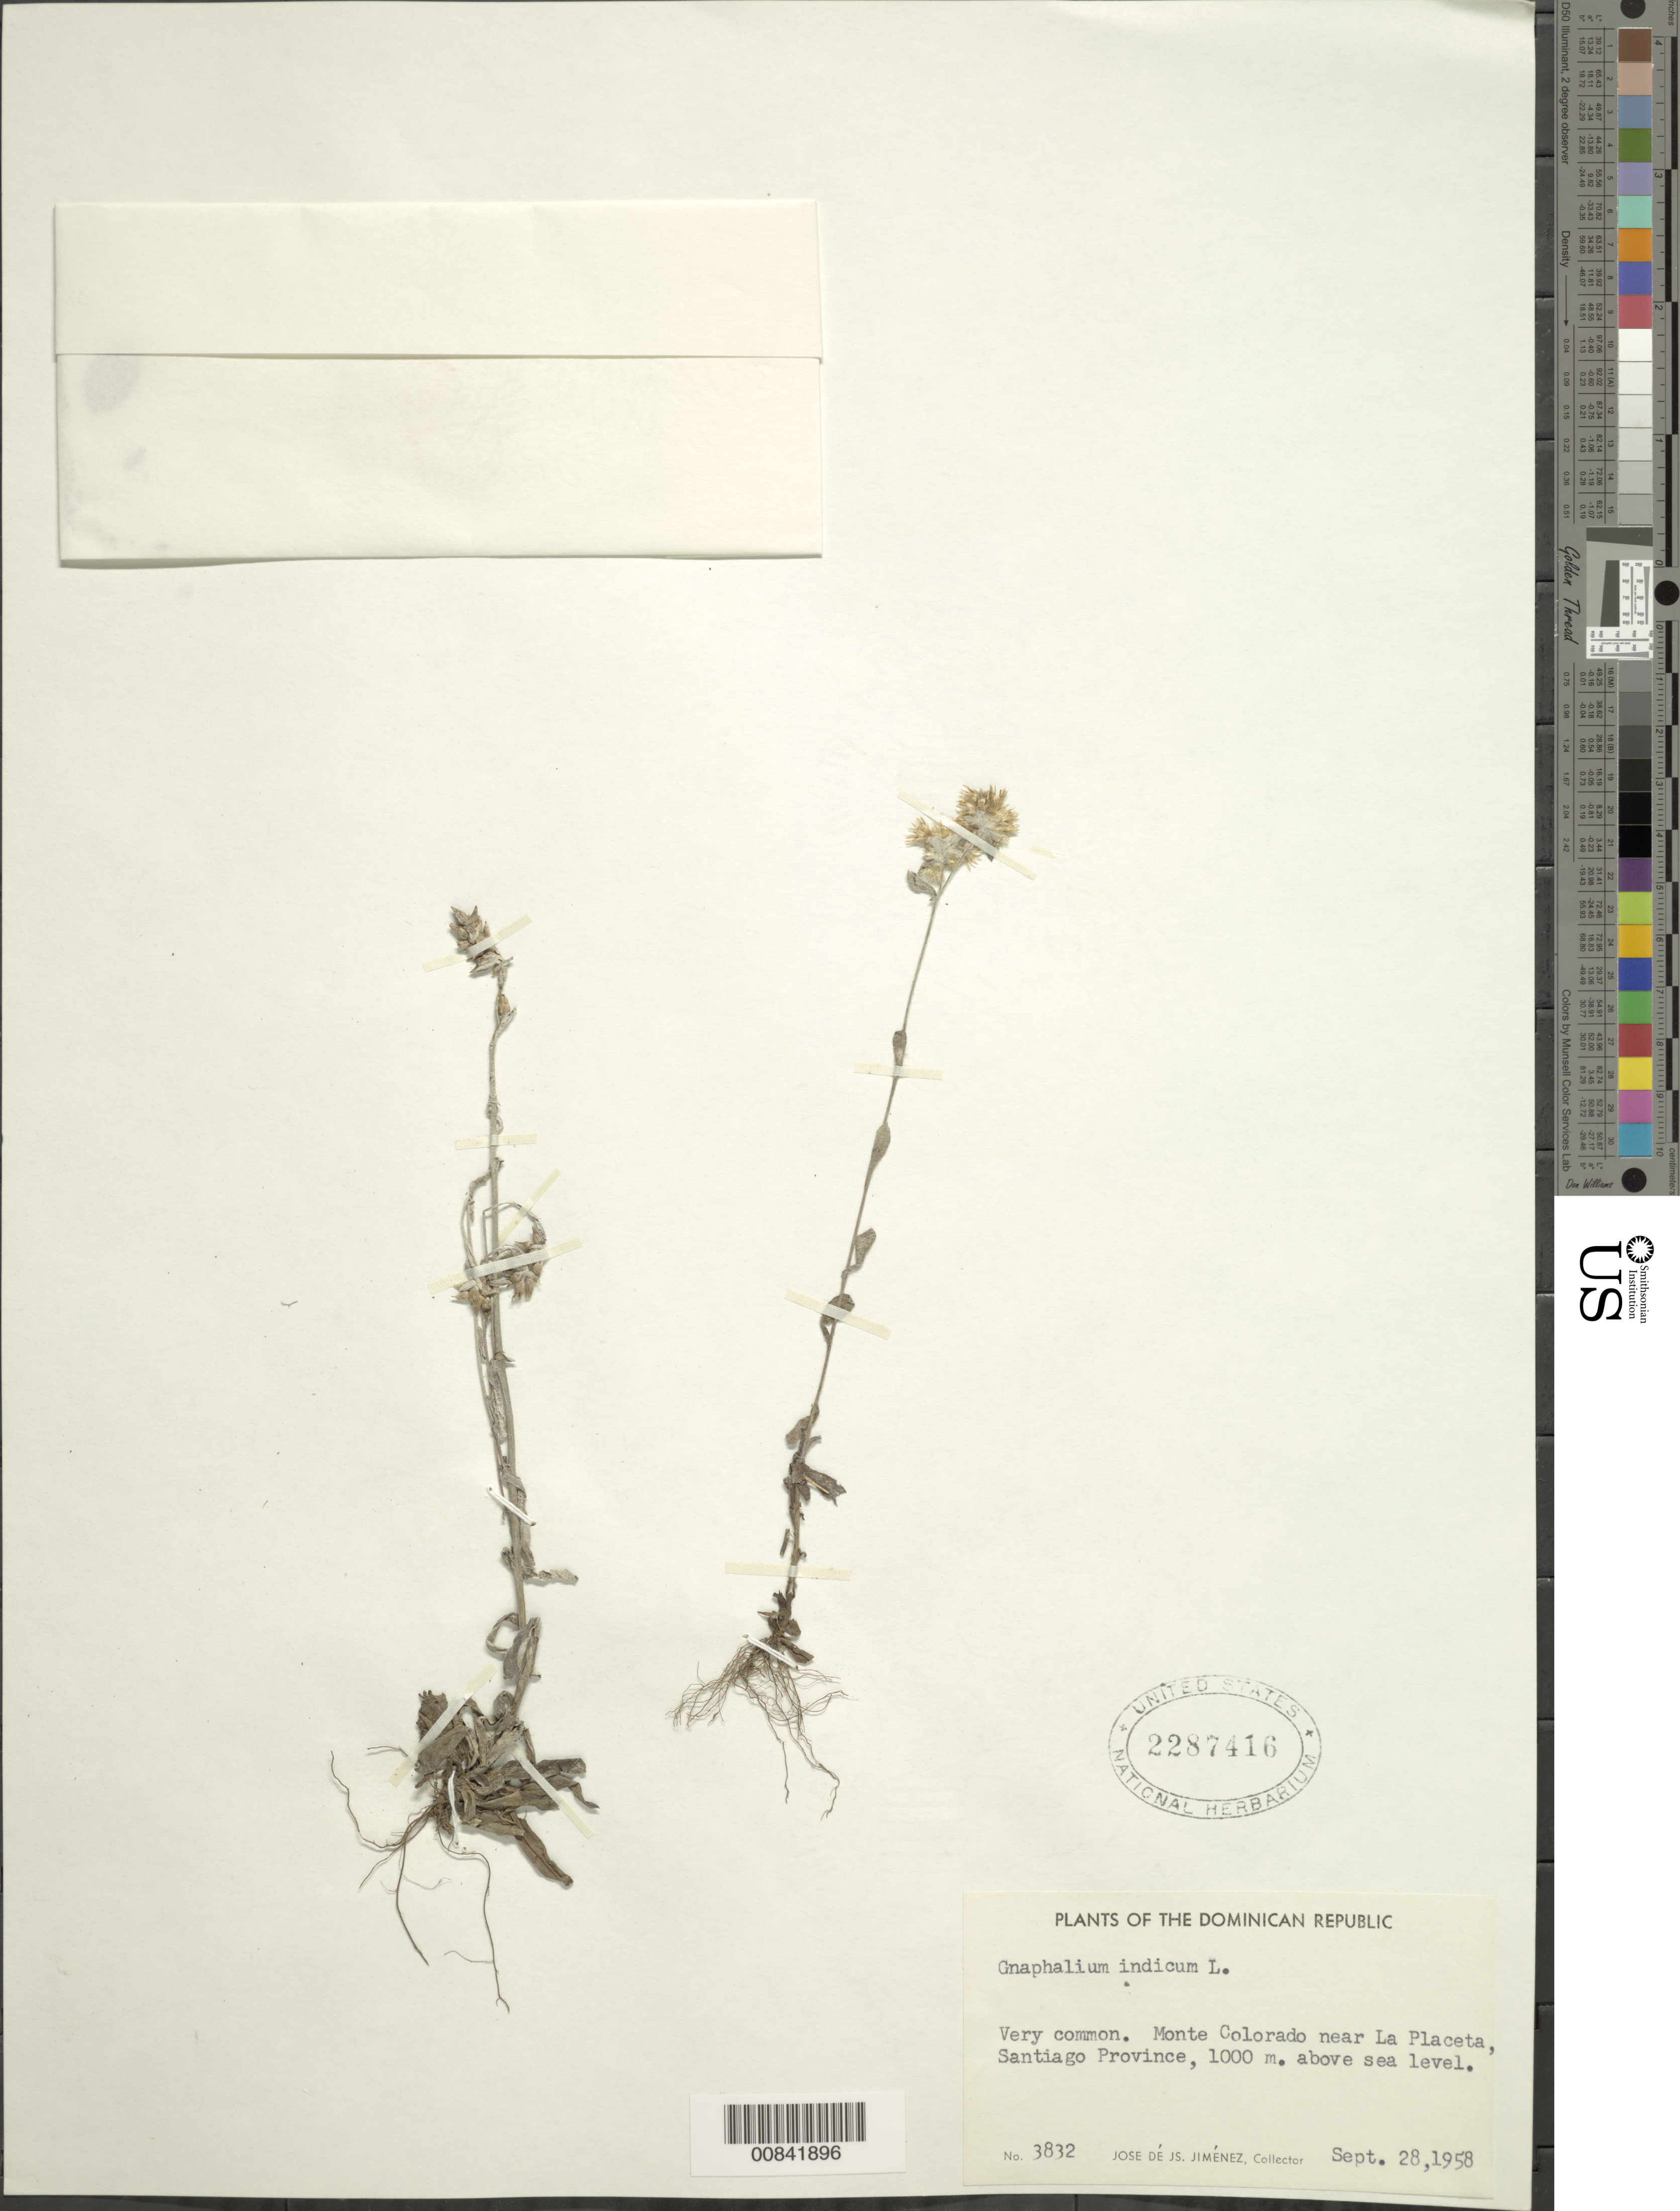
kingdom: Plantae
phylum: Tracheophyta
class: Magnoliopsida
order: Asterales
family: Asteraceae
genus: Helichrysum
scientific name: Helichrysum indicum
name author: (L.) Grierson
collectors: J. J. Jiménez Almonte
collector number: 3832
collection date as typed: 28 Sep 1958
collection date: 1958-09-28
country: Dominican Republic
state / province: Santiago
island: Hispaniola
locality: Monte Colorado near La Placeta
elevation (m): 1000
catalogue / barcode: US 2287416